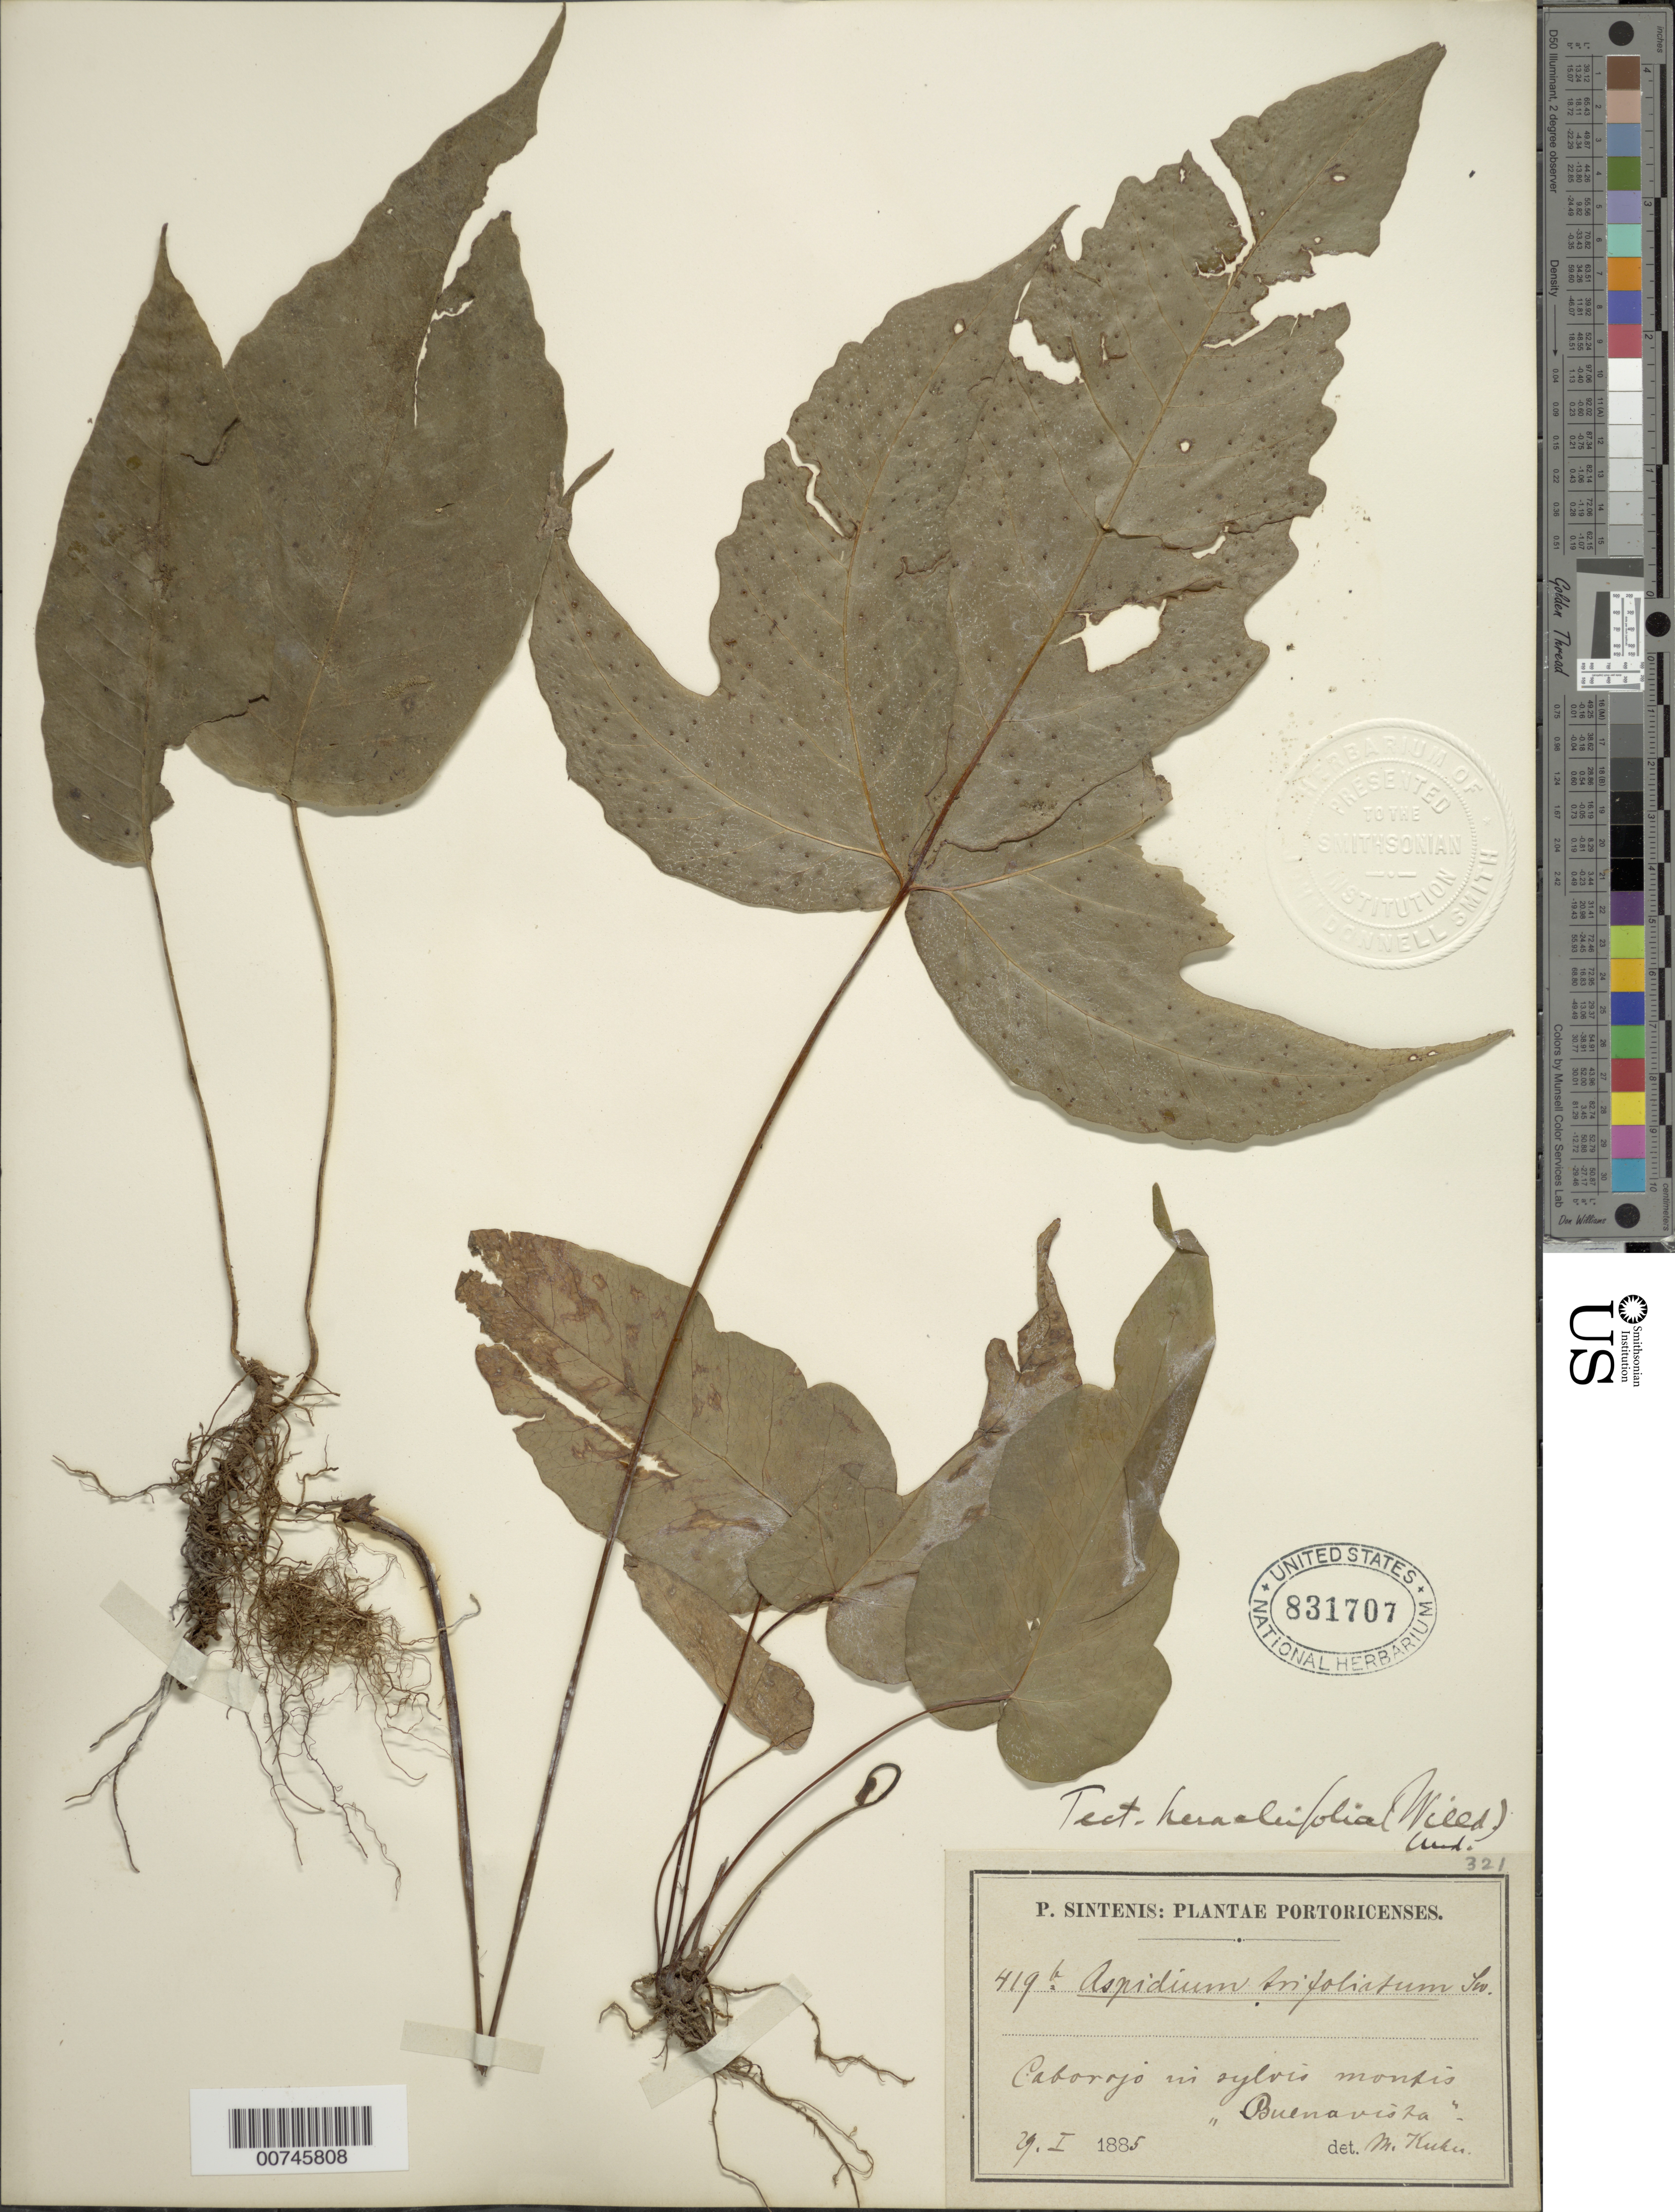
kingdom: Plantae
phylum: Tracheophyta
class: Polypodiopsida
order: Polypodiales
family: Tectariaceae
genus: Tectaria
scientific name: Tectaria heracleifolia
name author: (Willd.) Underw.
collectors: P. Sintenis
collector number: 419b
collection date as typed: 29 Jan 1885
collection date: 1885-01-29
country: Puerto Rico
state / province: Cabo Rojo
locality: Cabo Rojo, in sylvis montis Buena Vista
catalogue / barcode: US 831707